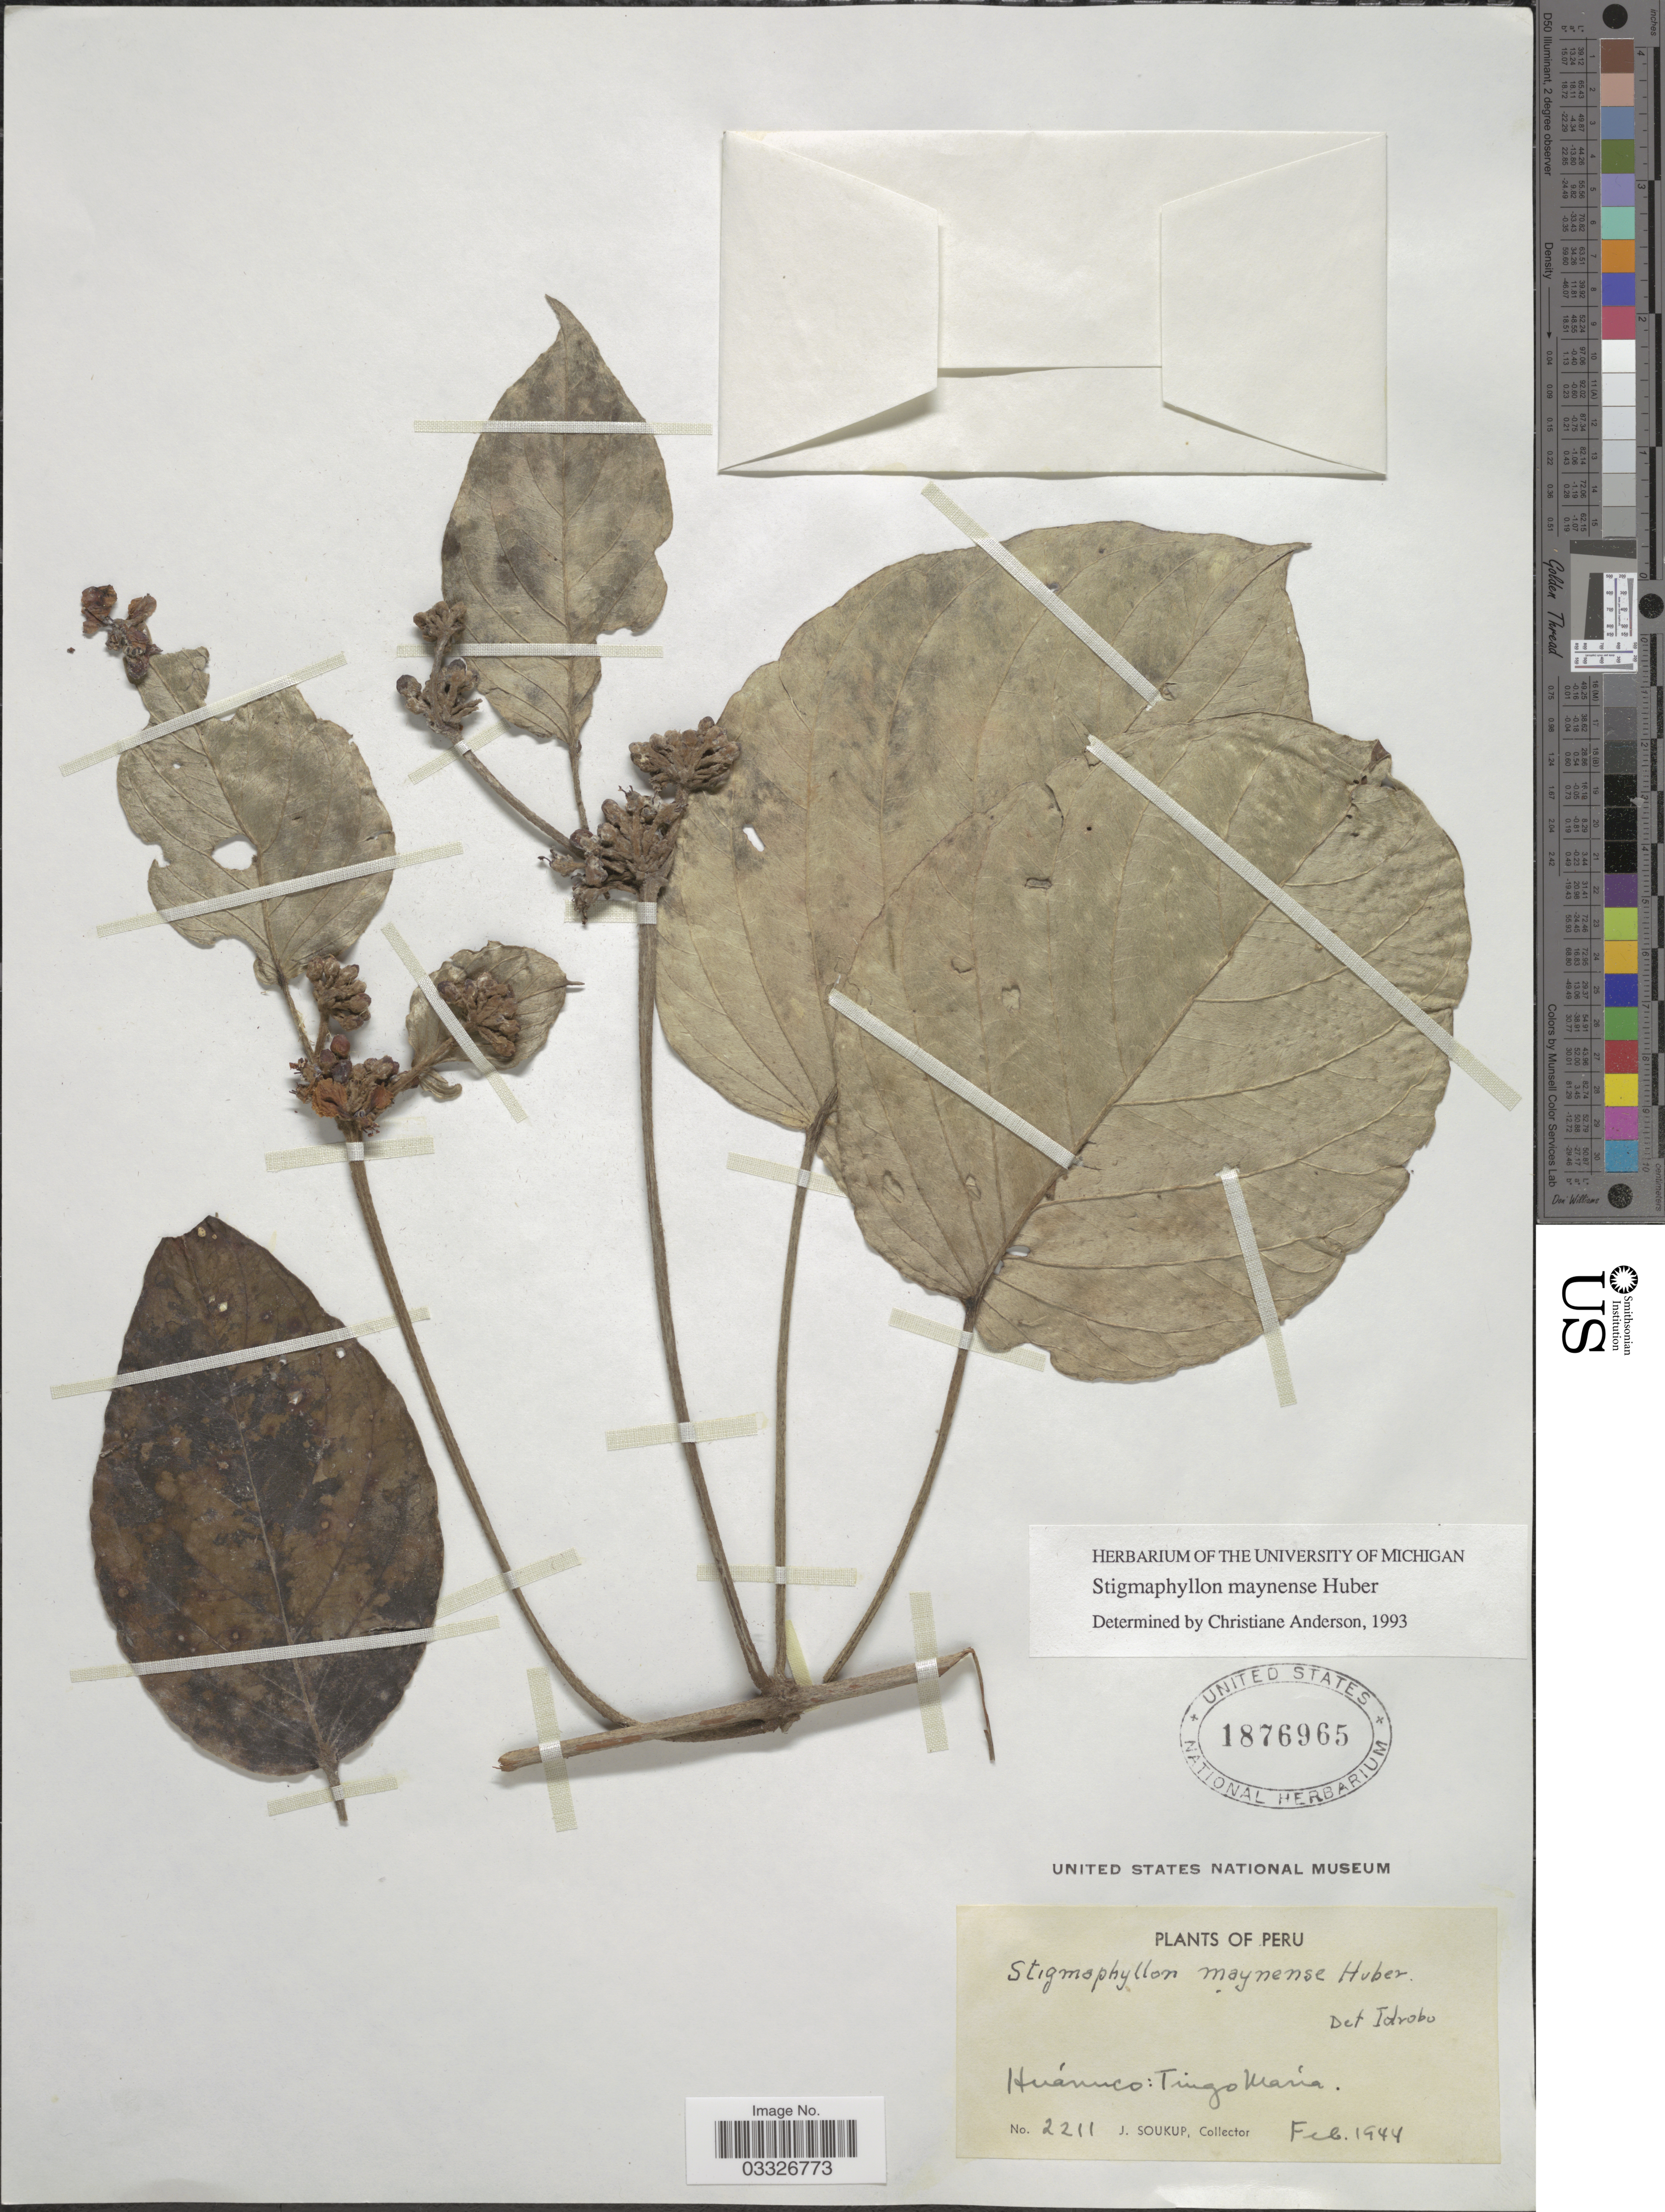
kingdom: Plantae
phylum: Tracheophyta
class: Magnoliopsida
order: Malpighiales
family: Malpighiaceae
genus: Stigmaphyllon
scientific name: Stigmaphyllon maynense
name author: Huber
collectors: J. Soukup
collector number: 2211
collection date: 1944-02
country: Peru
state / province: Huánuco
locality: Tingo María.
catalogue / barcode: US 1876965